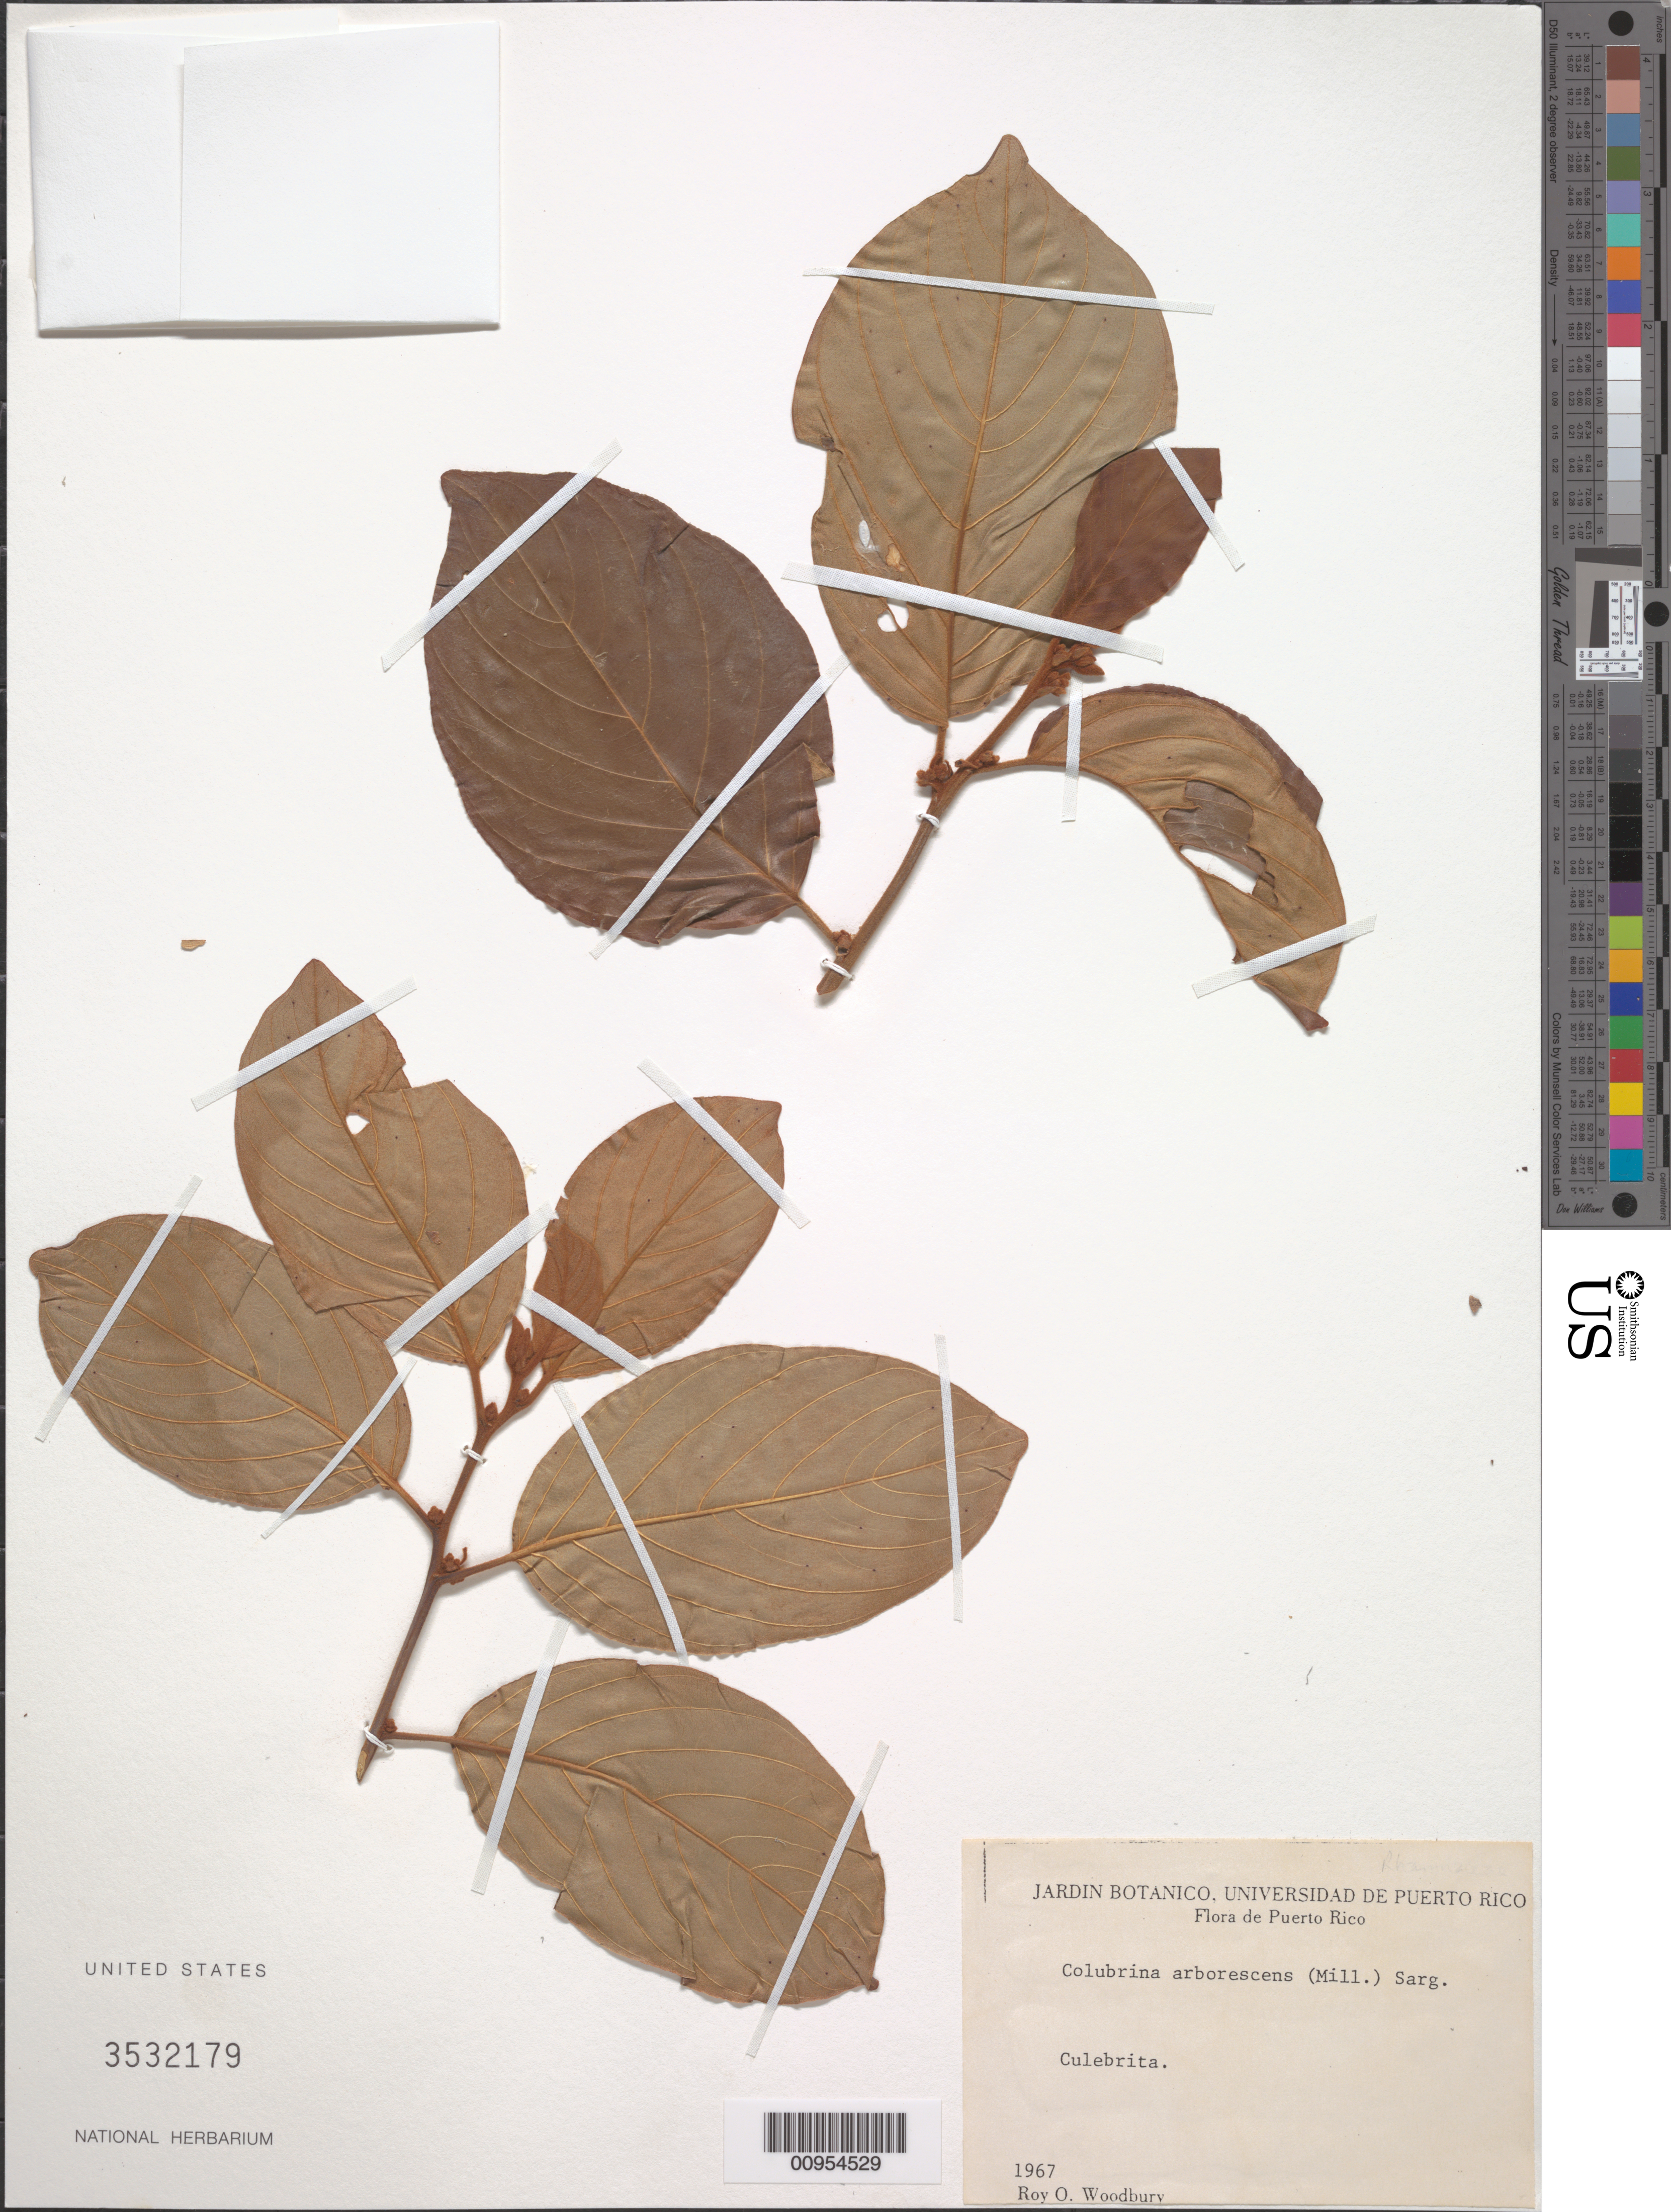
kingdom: Plantae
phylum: Tracheophyta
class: Magnoliopsida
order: Rosales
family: Rhamnaceae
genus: Colubrina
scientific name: Colubrina arborescens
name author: (Mill.) Sarg.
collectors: R. O. Woodbury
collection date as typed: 09 Jun 1969 to 10 Jun 1969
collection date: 1969-06-09/1969-06-10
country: Puerto Rico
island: Culebrita Island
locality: Culebrita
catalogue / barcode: US 3532179